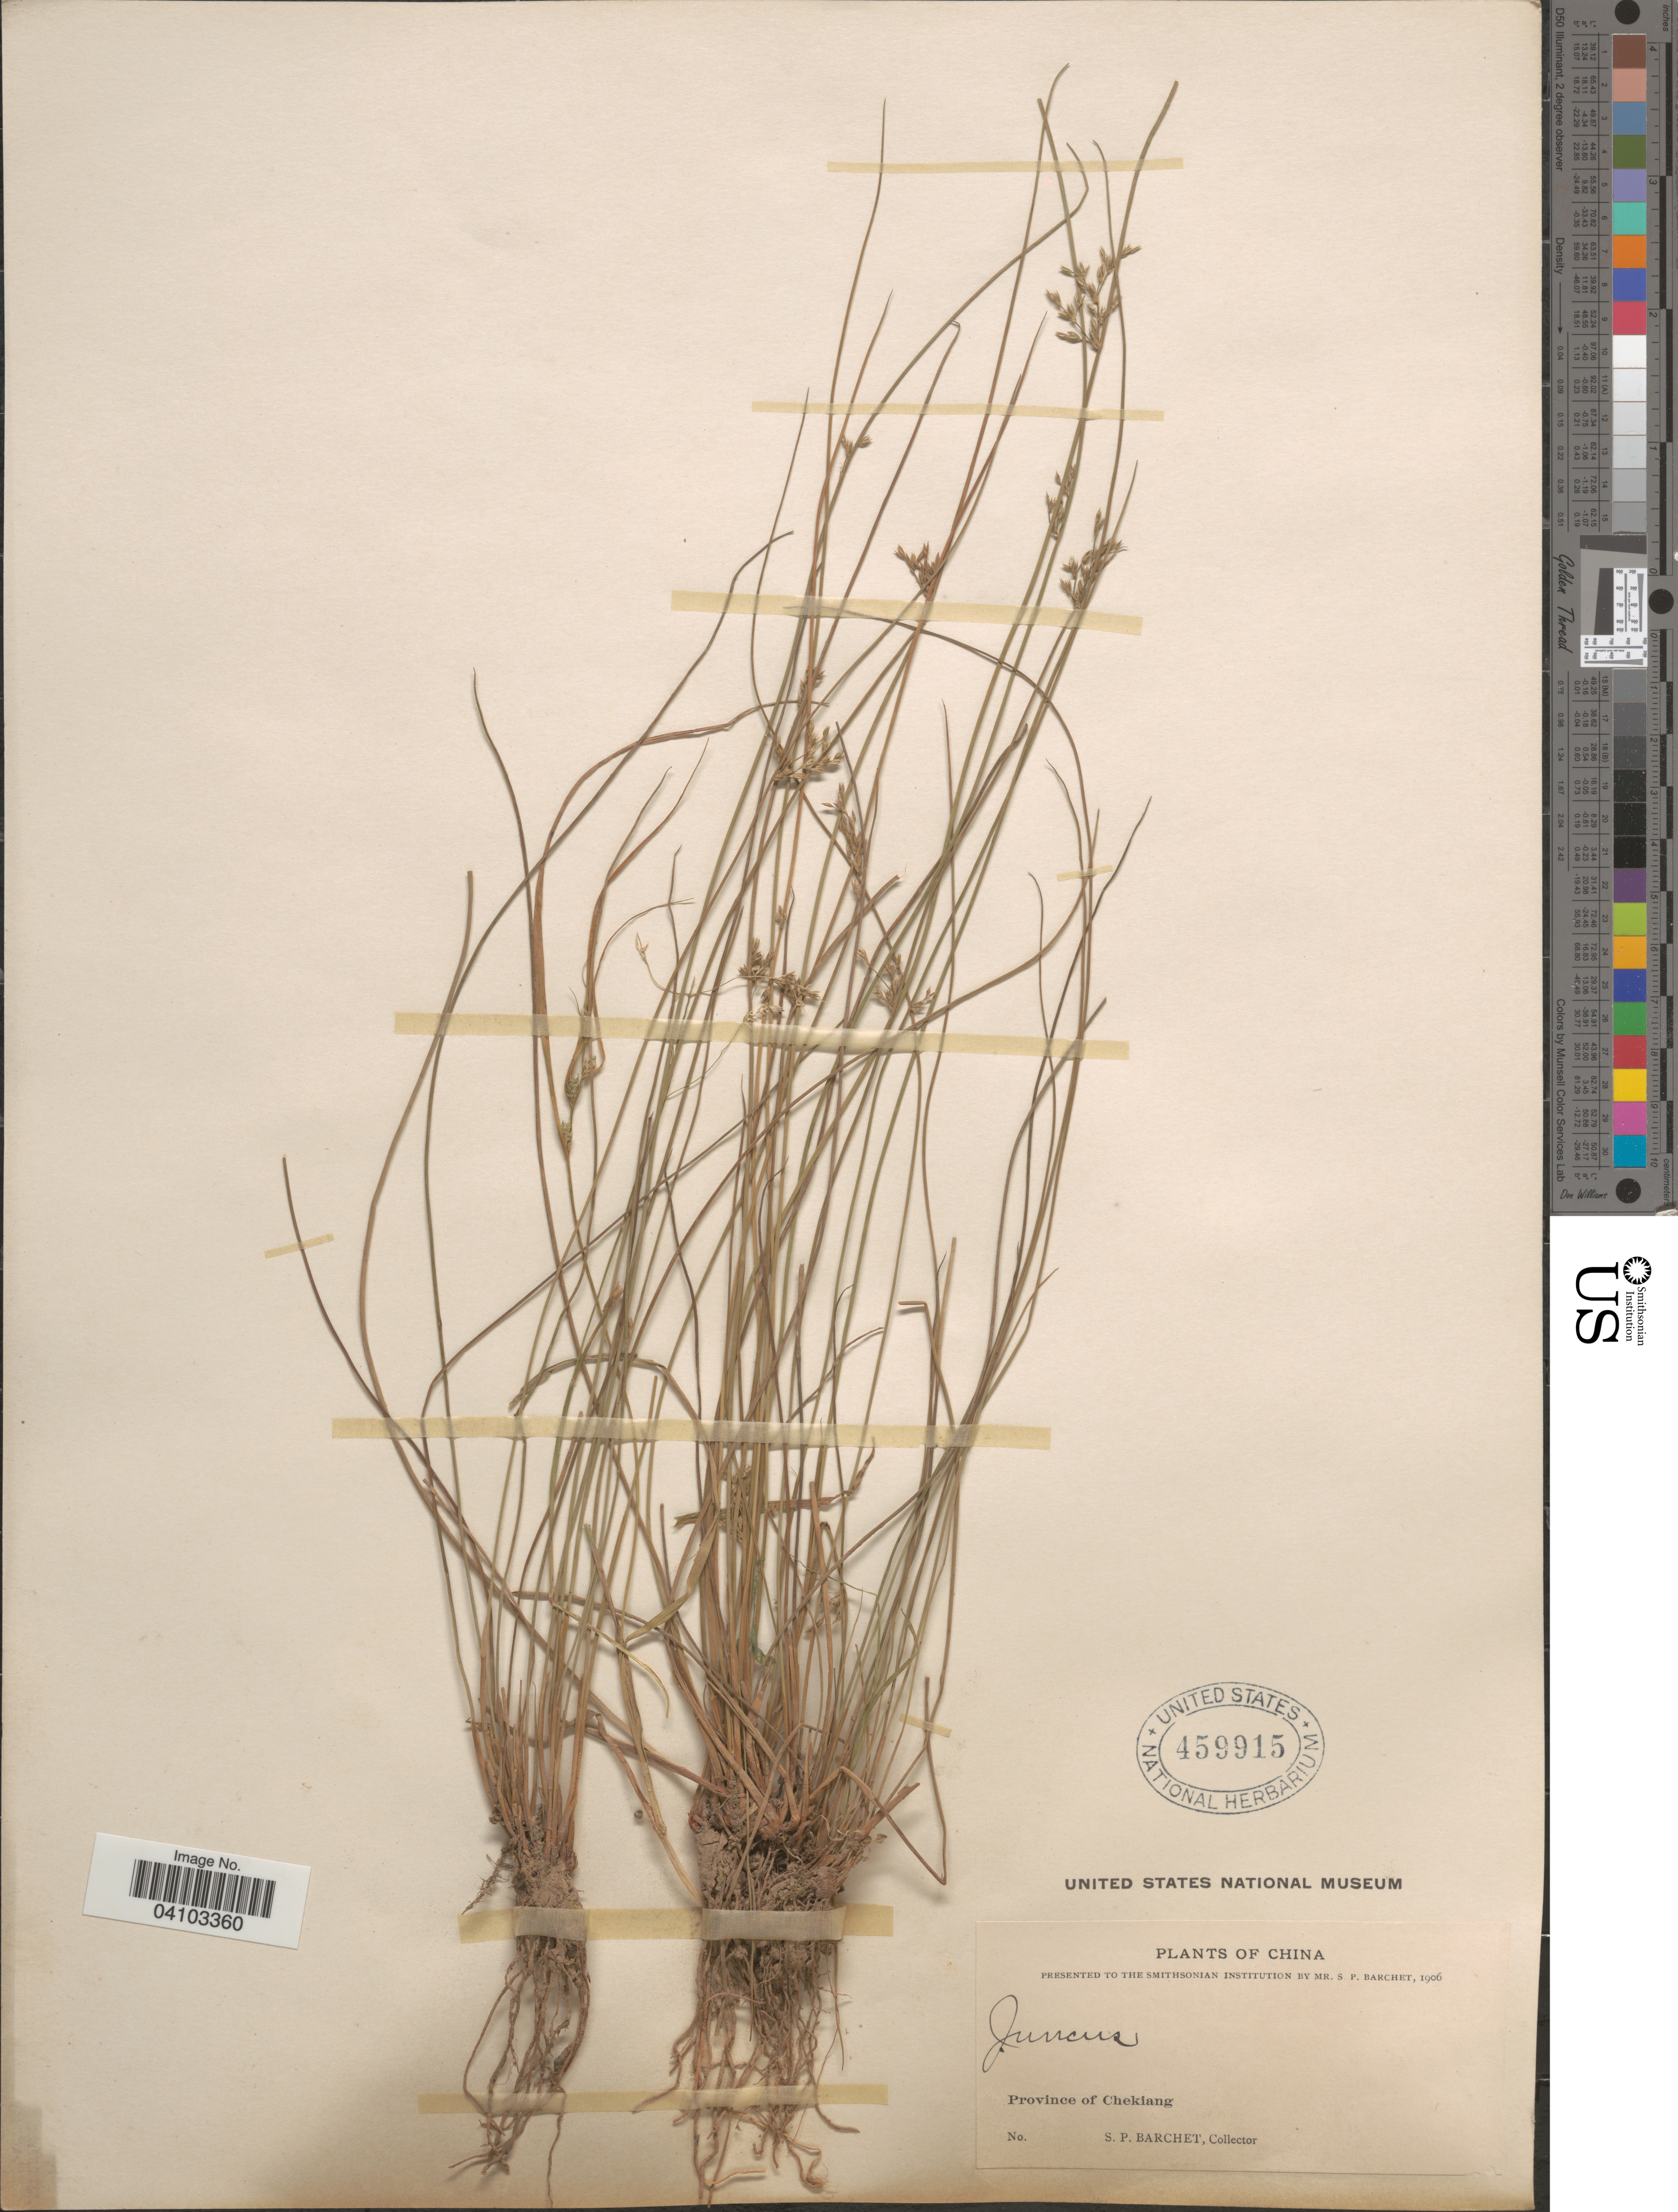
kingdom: Plantae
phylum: Tracheophyta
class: Liliopsida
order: Poales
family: Juncaceae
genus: Juncus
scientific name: Juncus sp.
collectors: S. P. Barchet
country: China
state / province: Zhejiang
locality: Province of Chekiang.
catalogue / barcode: US 459915